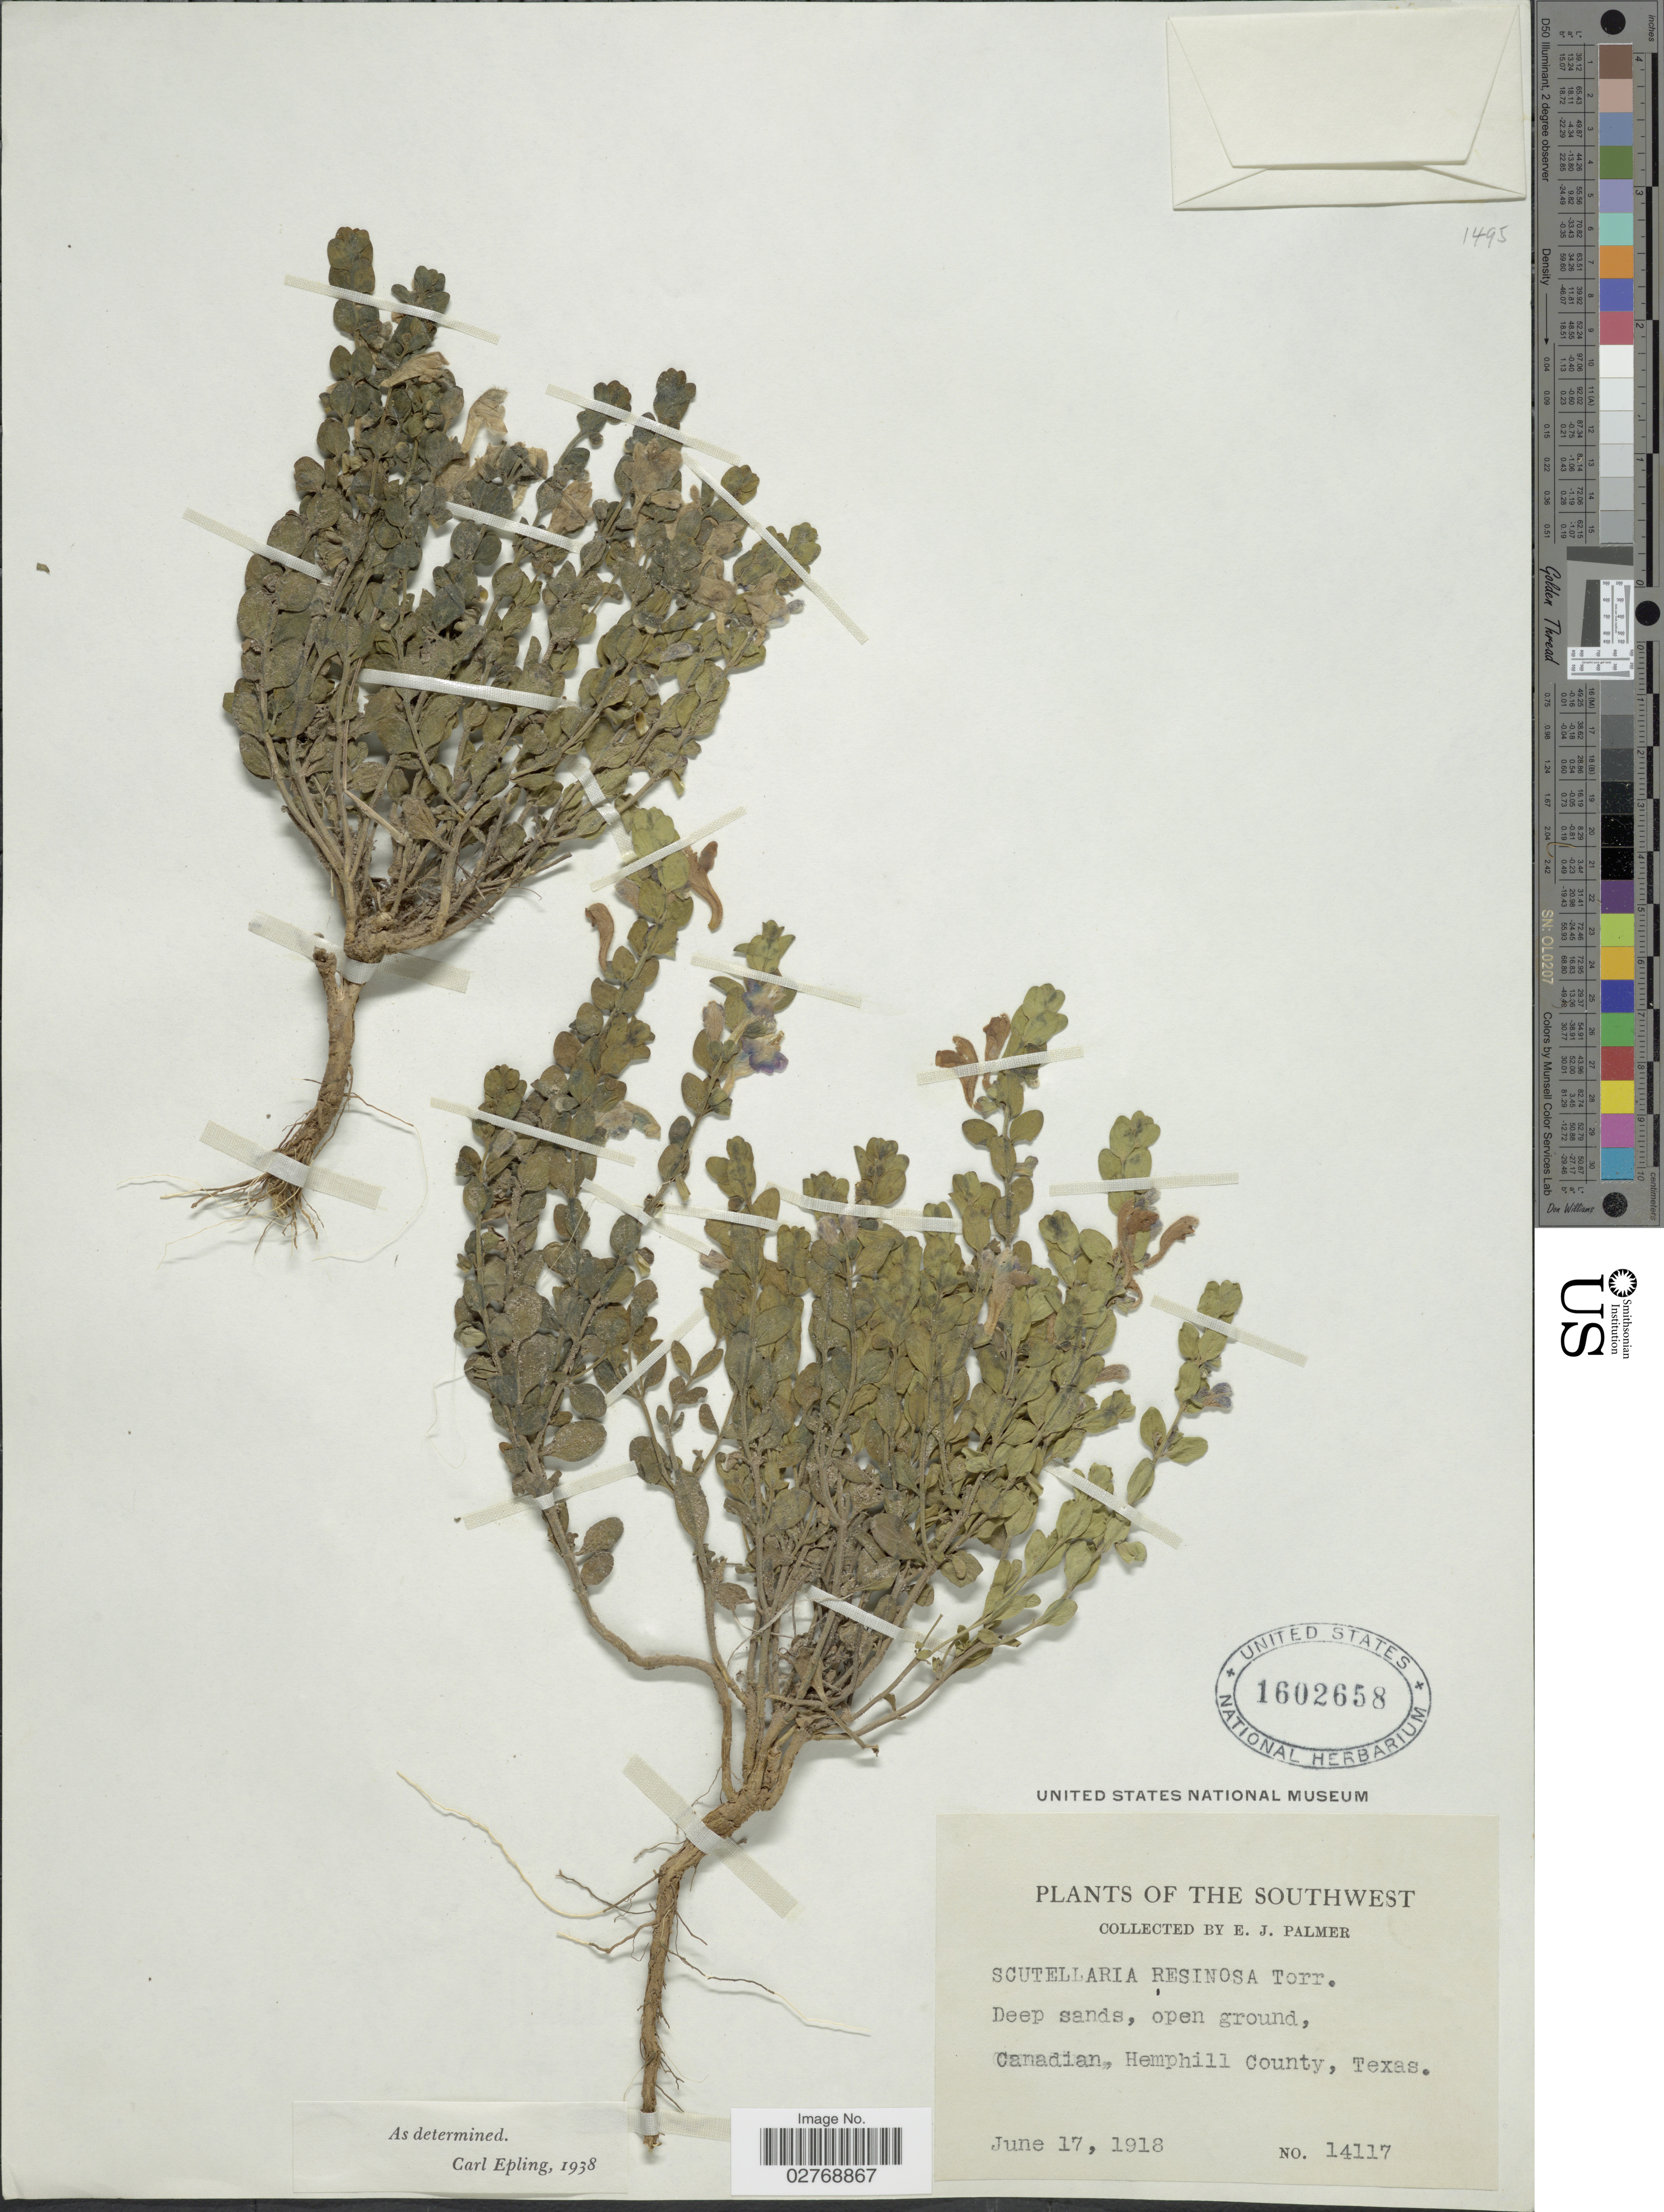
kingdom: Plantae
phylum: Tracheophyta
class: Magnoliopsida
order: Lamiales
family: Lamiaceae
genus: Scutellaria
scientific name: Scutellaria resinosa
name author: Torr.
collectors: E. J. Palmer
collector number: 14117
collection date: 1918-06-17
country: United States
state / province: Texas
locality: The Southwest. Canadian, Hemphill County.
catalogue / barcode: US 1602658